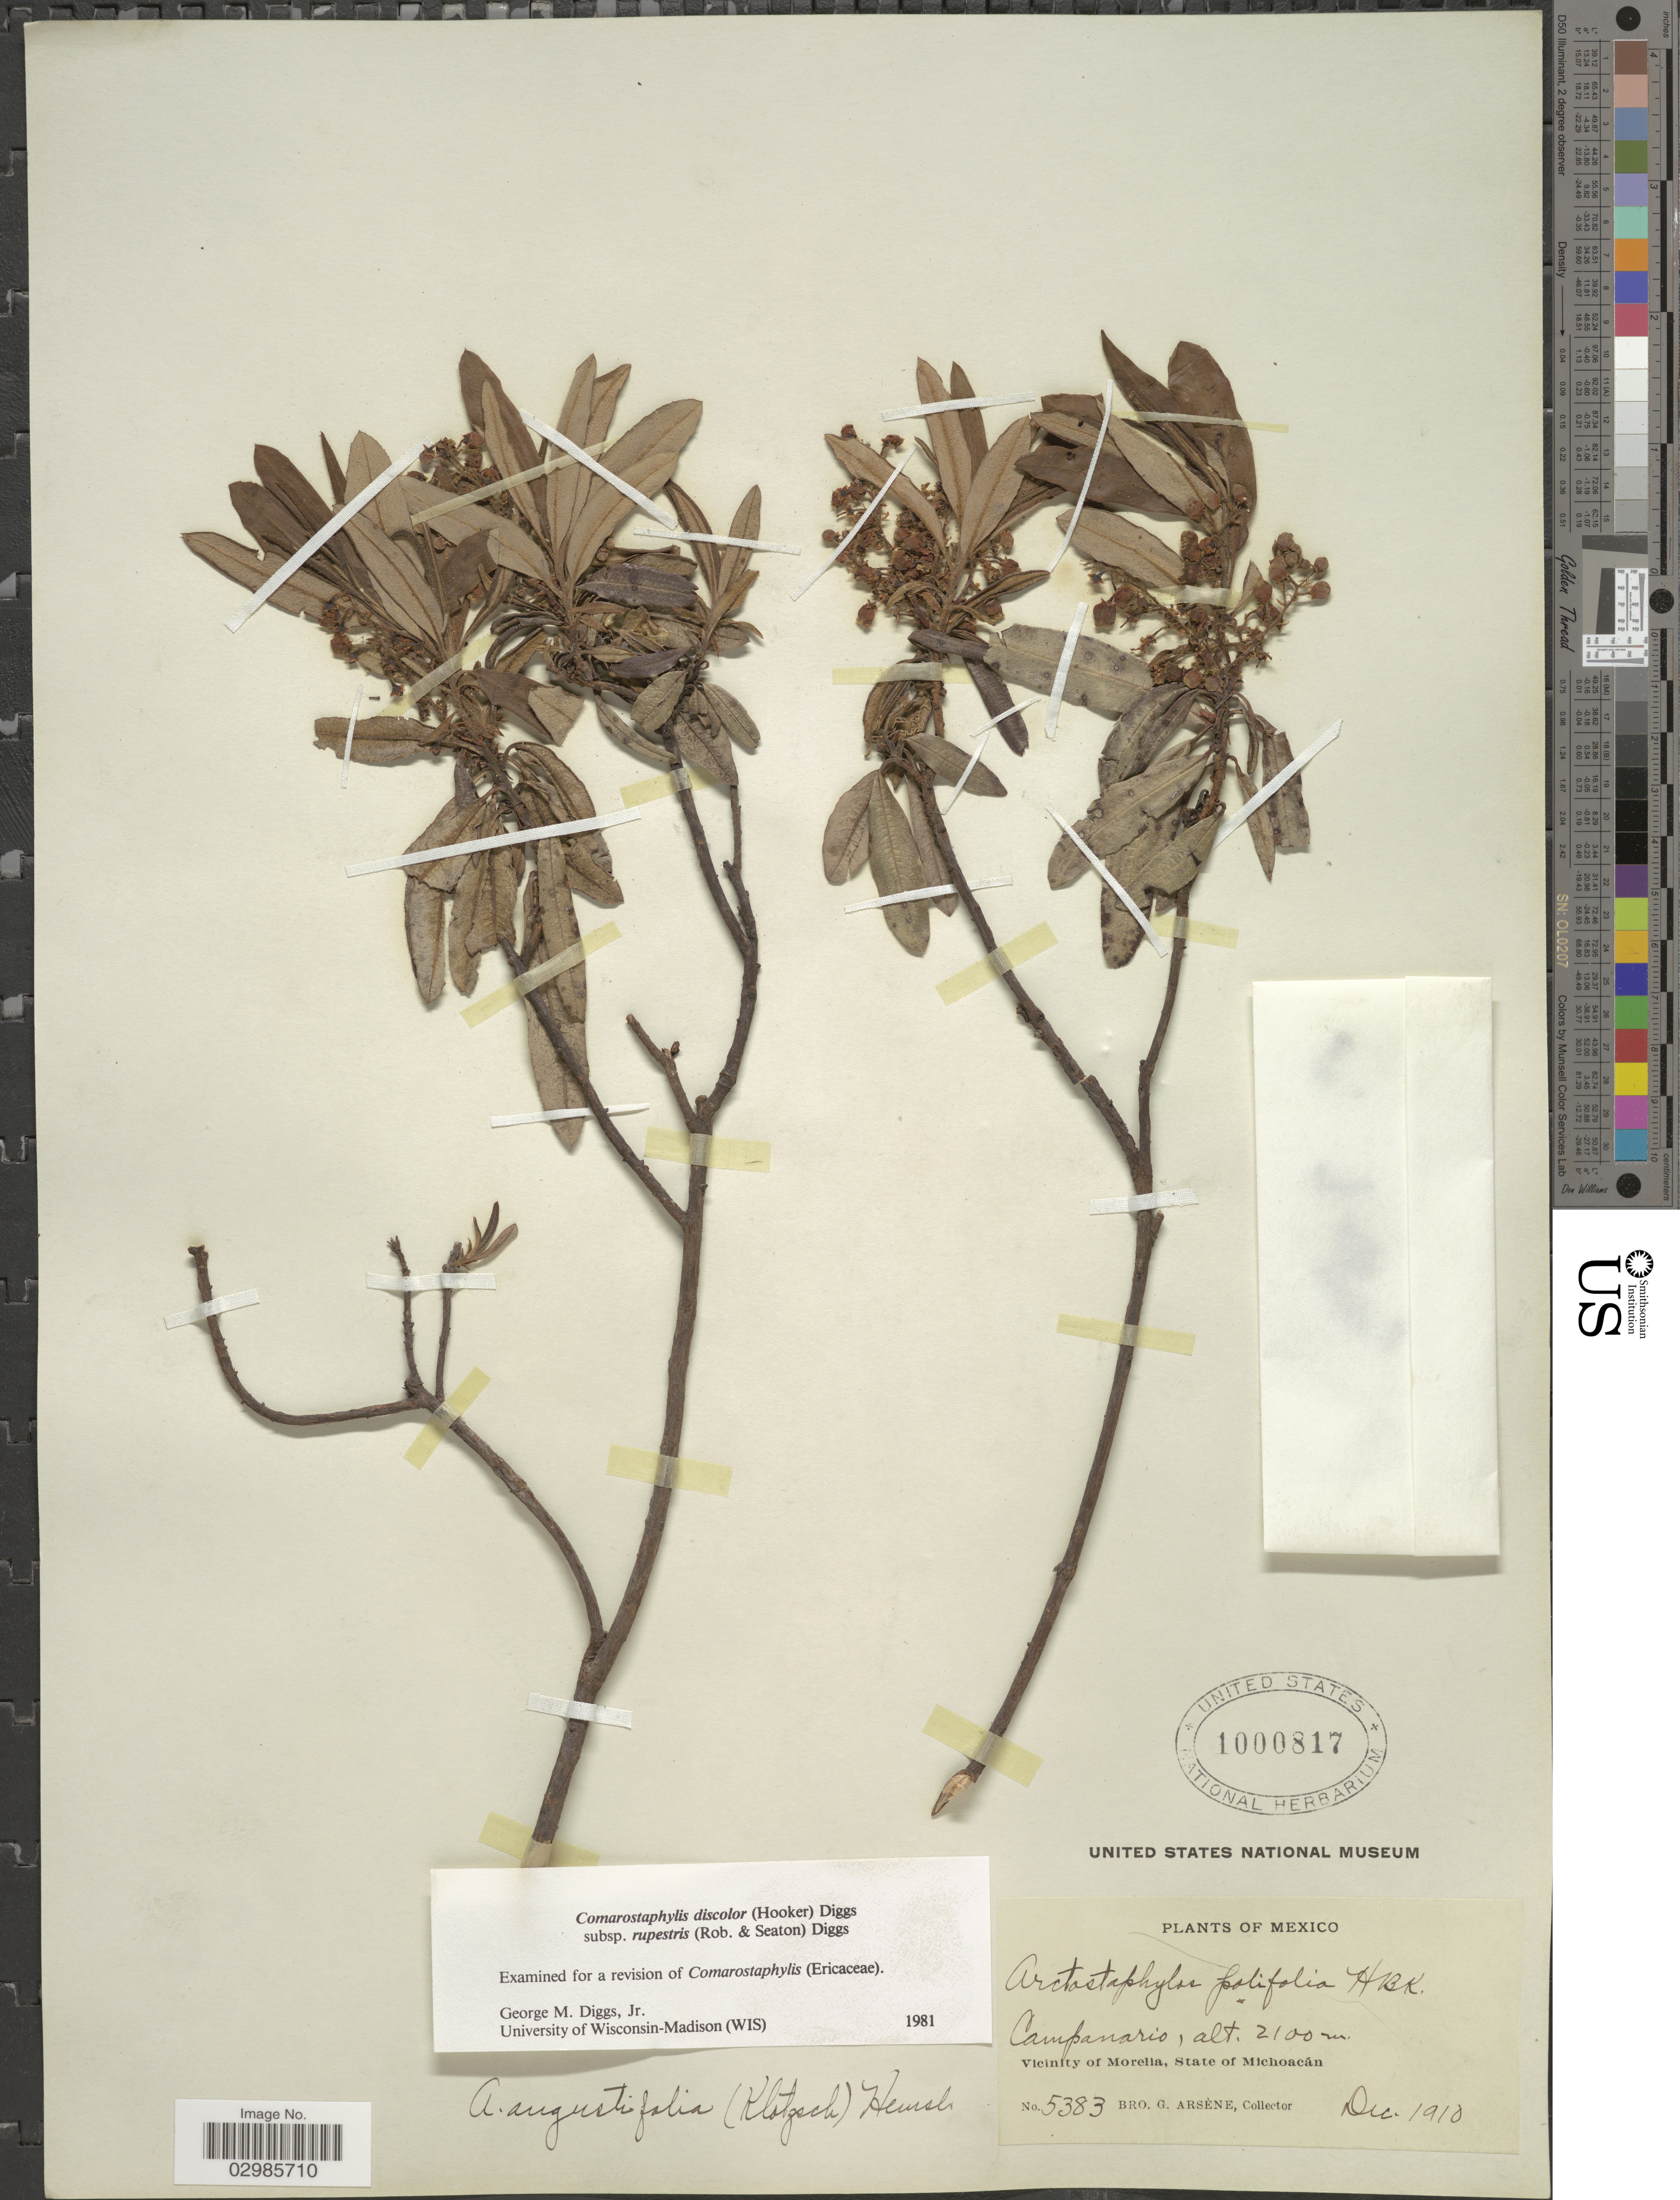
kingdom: Plantae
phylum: Tracheophyta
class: Magnoliopsida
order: Ericales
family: Ericaceae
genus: Comarostaphylis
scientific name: Comarostaphylis discolor subsp. rupestris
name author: (Rob. & Seaton) Diggs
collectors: Bro. G. Arsène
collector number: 5383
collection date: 1910-12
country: Mexico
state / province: Michoacán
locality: Campanario, Vicinity of Morelia.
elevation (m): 2100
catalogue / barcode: US 1000817